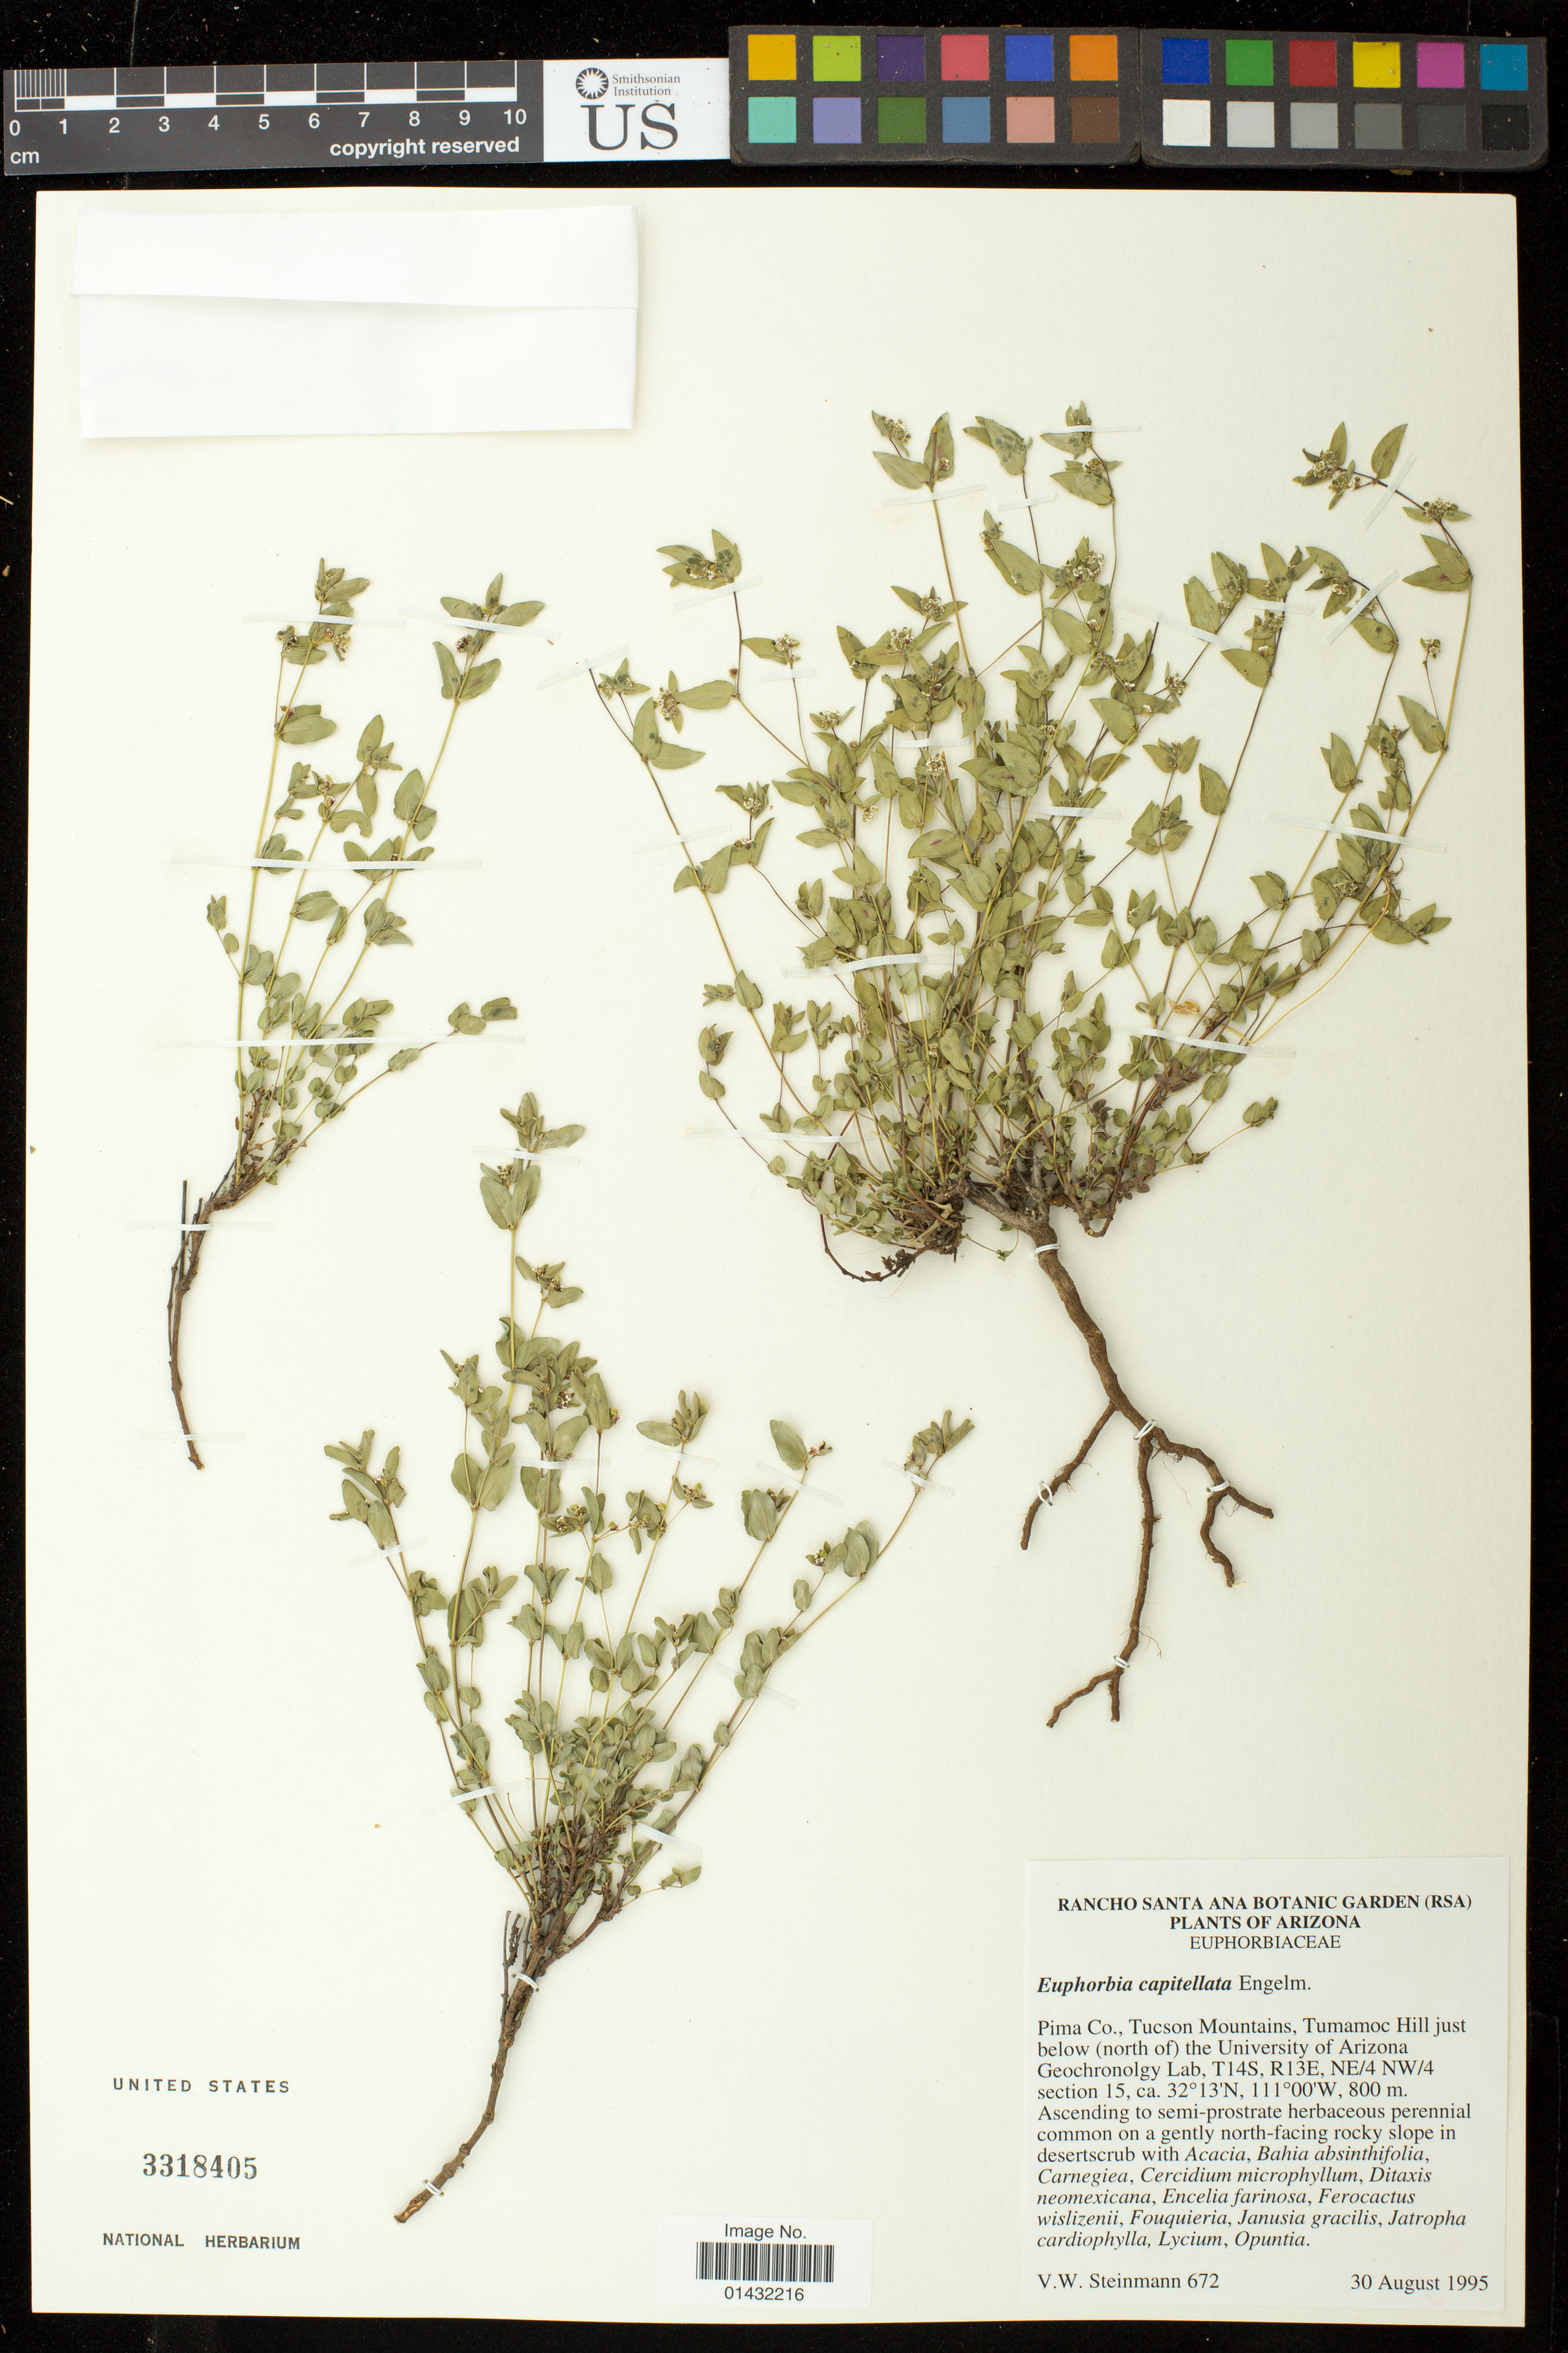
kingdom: Plantae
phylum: Tracheophyta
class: Magnoliopsida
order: Malpighiales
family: Euphorbiaceae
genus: Euphorbia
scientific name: Euphorbia capitellata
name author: Engelm. in Emory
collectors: V. W. Steinmann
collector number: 672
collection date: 1995-08-30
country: United States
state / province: Arizona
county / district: Pima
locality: Tucson Mountains, Tumamoc Hill just below (north of) the University of Arizona Geochronolgy Lab, T14S, R13E, NE/4 NW/4 section 15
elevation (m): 800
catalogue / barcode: US 3318405